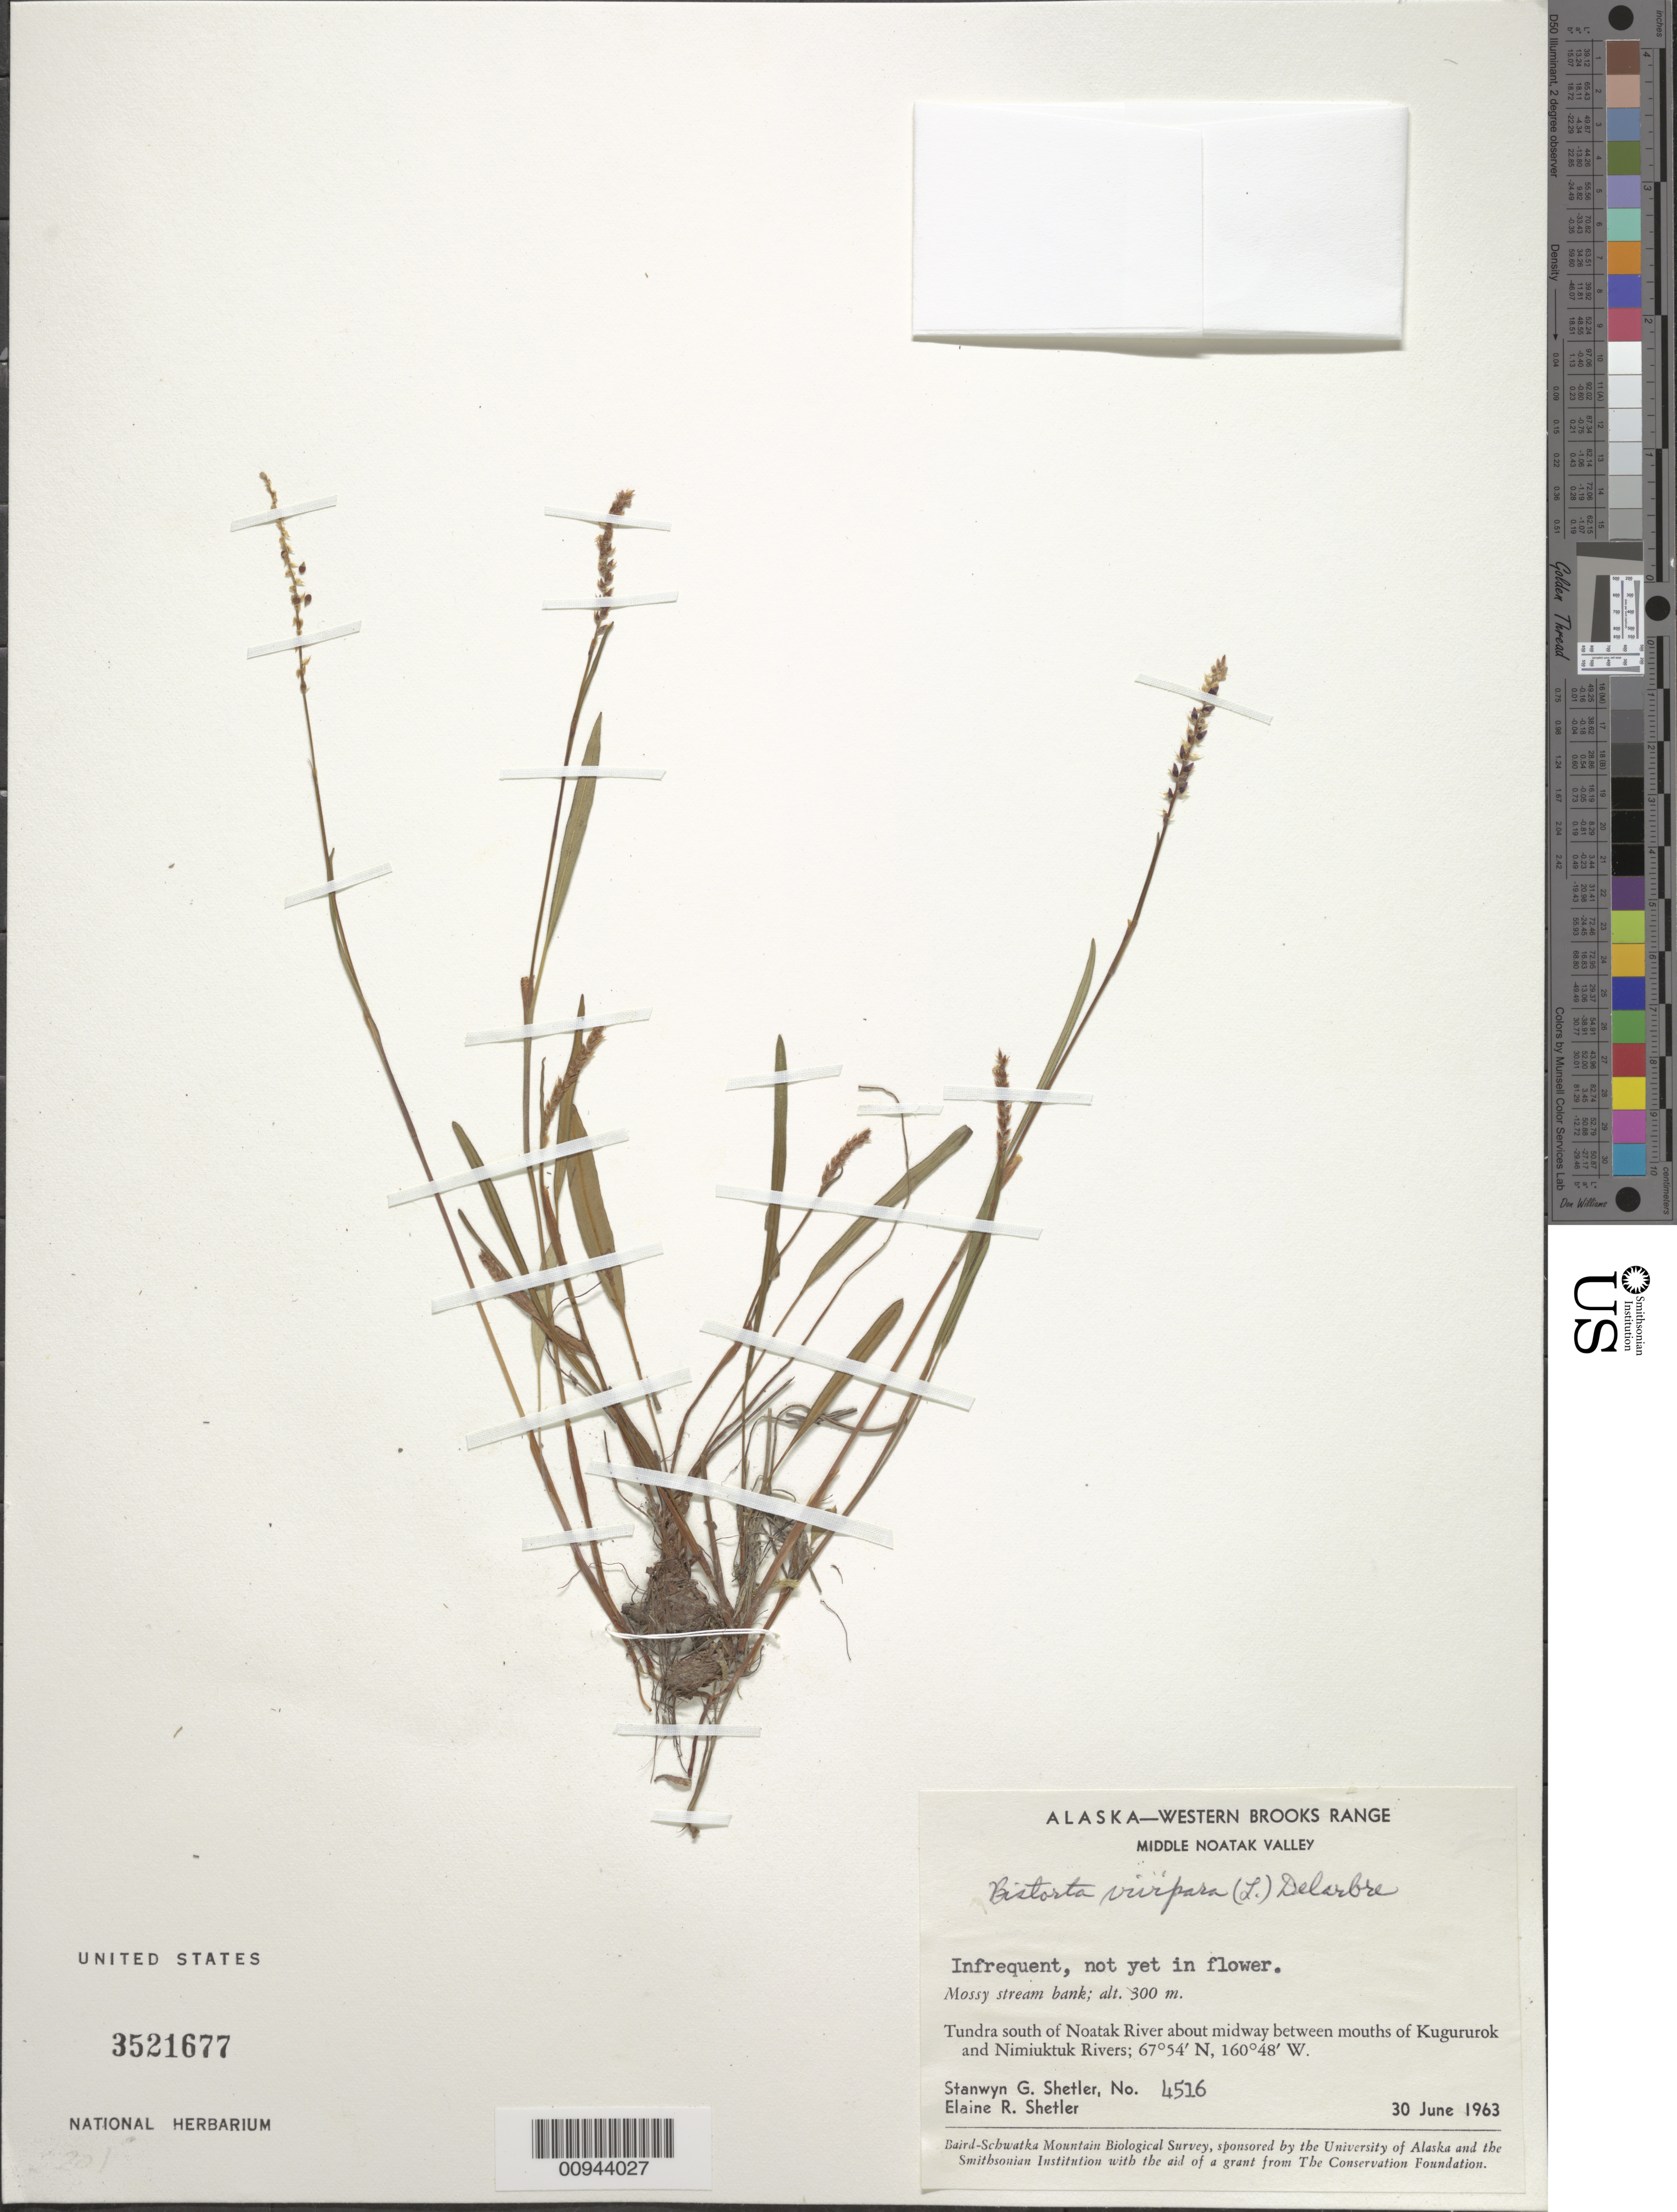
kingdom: Plantae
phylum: Tracheophyta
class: Magnoliopsida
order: Caryophyllales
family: Polygonaceae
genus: Bistorta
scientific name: Bistorta vivipara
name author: (L.) Delarbre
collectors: S. Shetler & E. R. Shetler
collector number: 4516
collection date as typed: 30 Jun 1963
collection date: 1963-06-30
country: United States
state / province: Alaska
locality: S of Noatak River about midway between mouths of Kugururok and Nimiuktuk Rivers. Western Brooks Range, Middle Noatak Valley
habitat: Tundra. Mossy stream bank.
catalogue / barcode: US 3521677